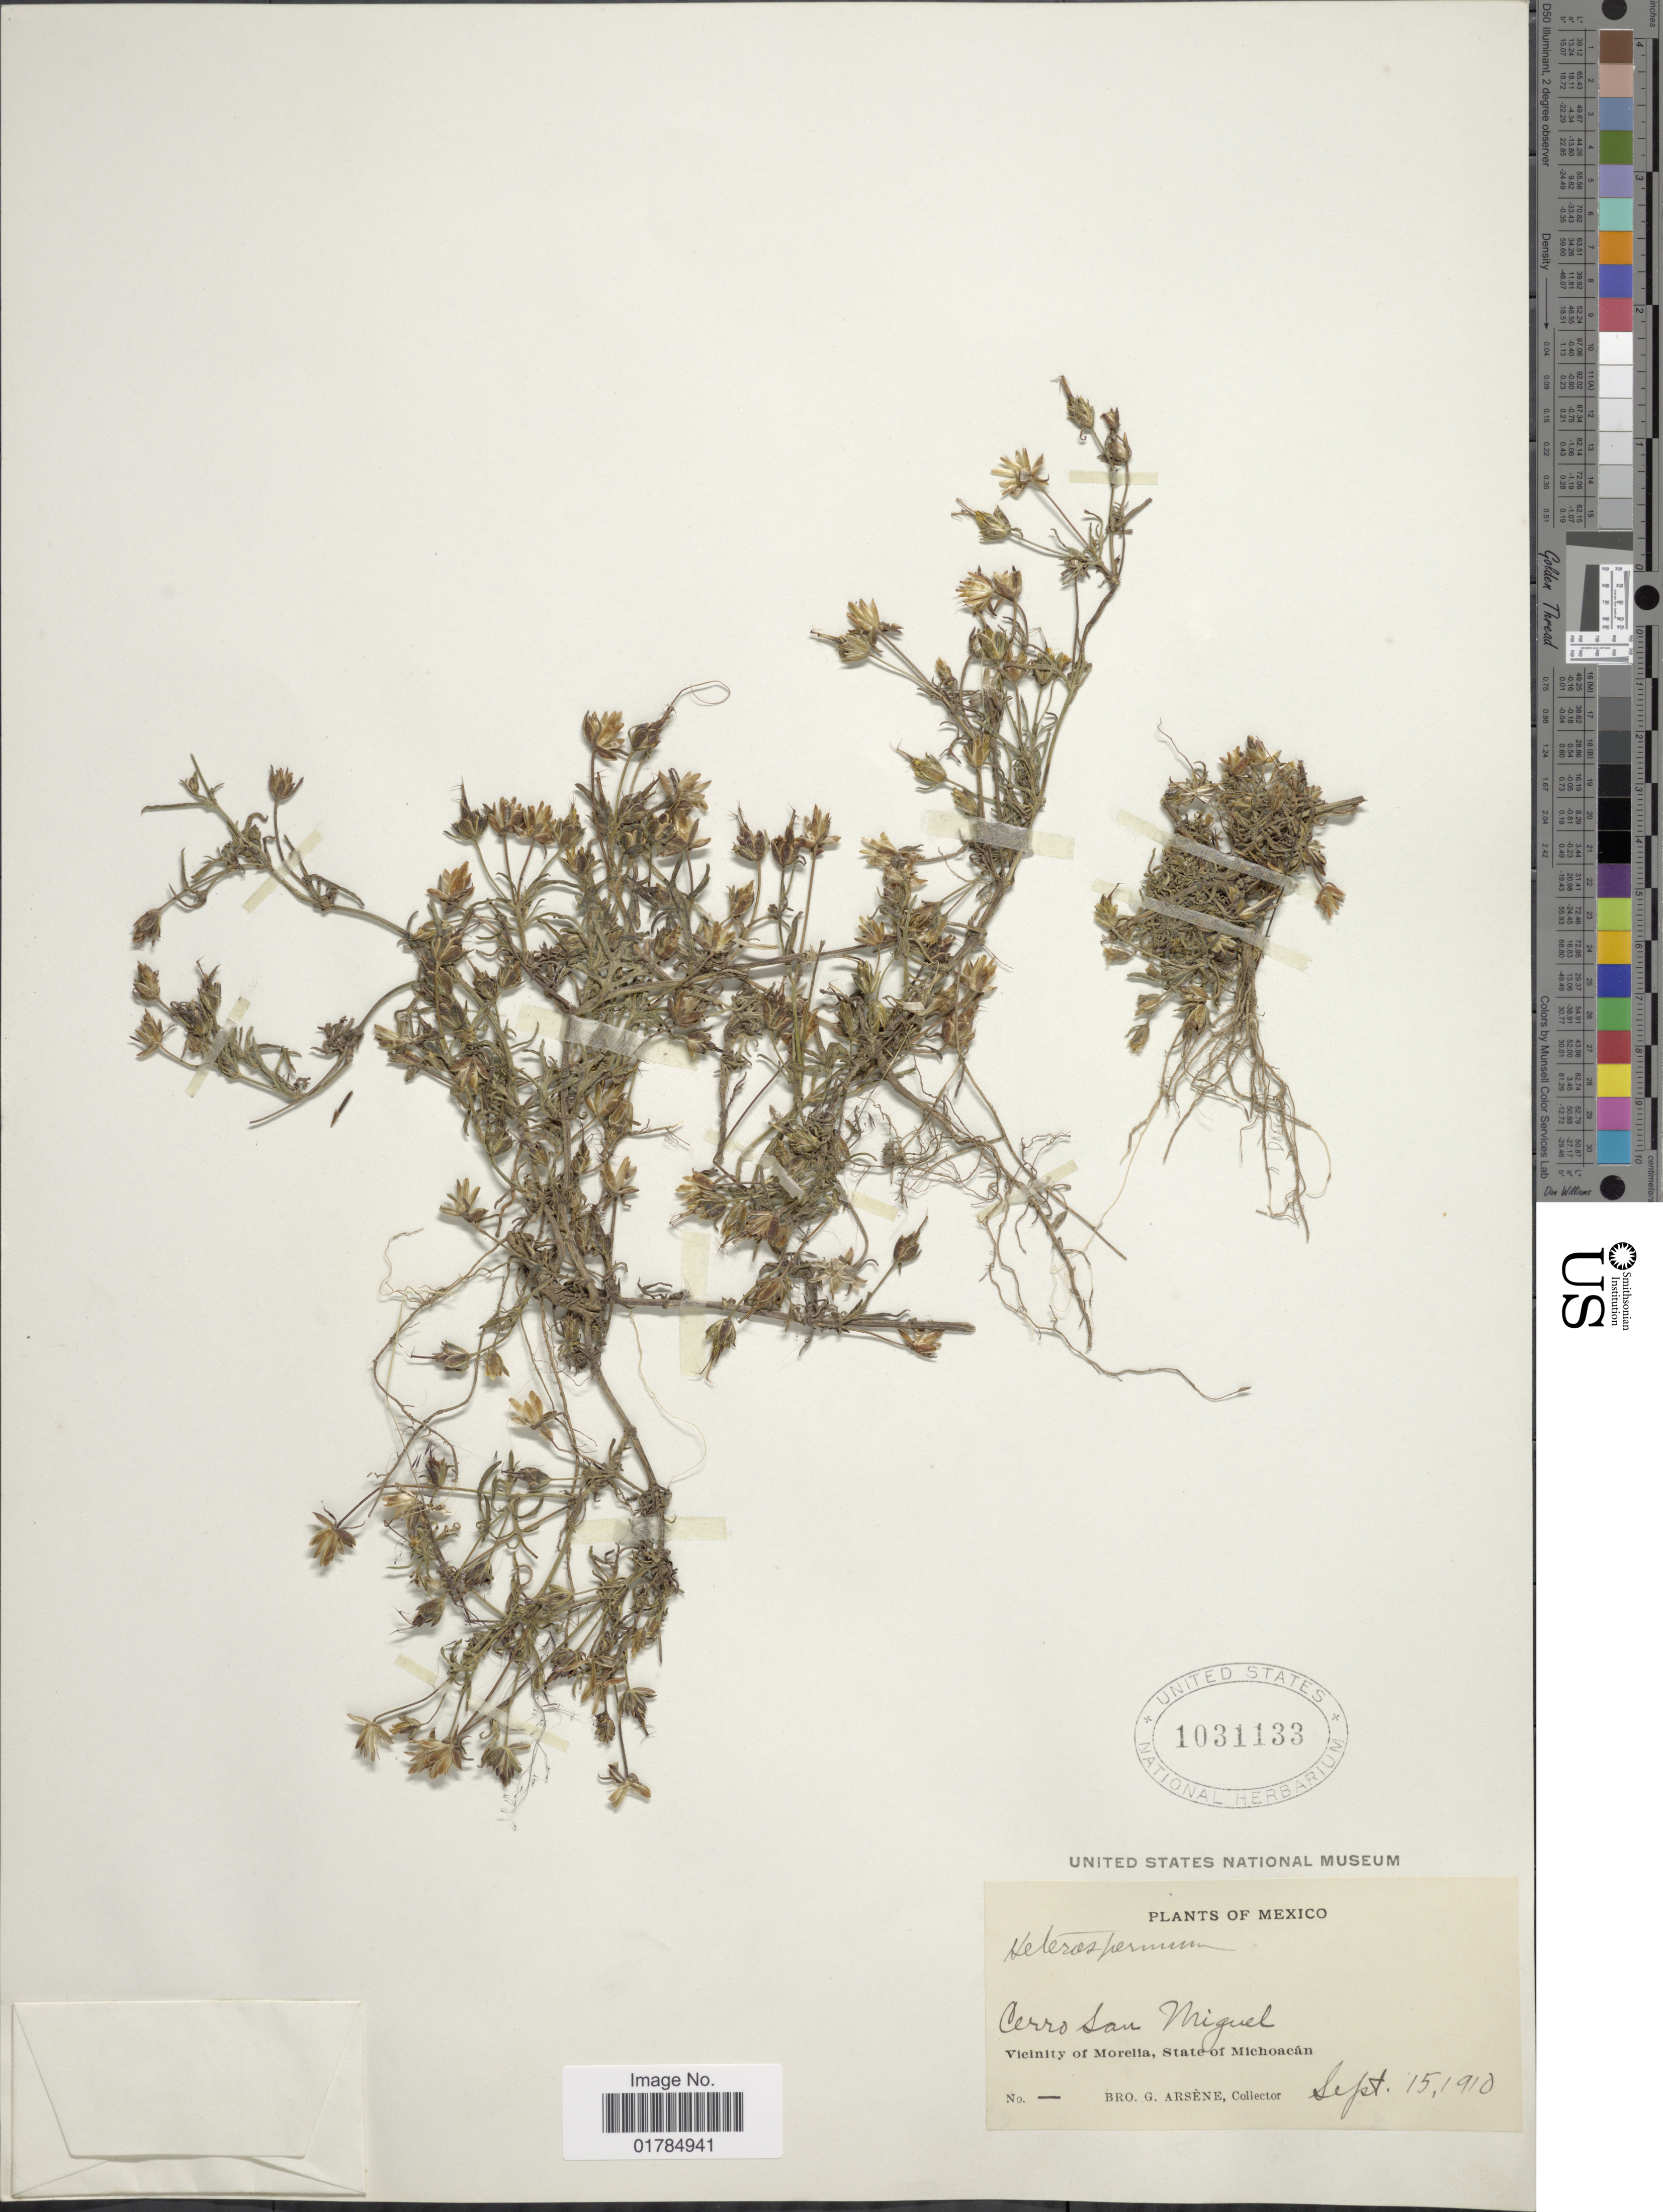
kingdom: Plantae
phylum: Tracheophyta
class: Magnoliopsida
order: Asterales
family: Asteraceae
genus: Heterosperma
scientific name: Heterosperma pinnatum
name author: Cav.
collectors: Bro. G. Arsène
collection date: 1910-09-15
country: Mexico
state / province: Michoacán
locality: Vicinity of Morelia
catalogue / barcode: US 1031133